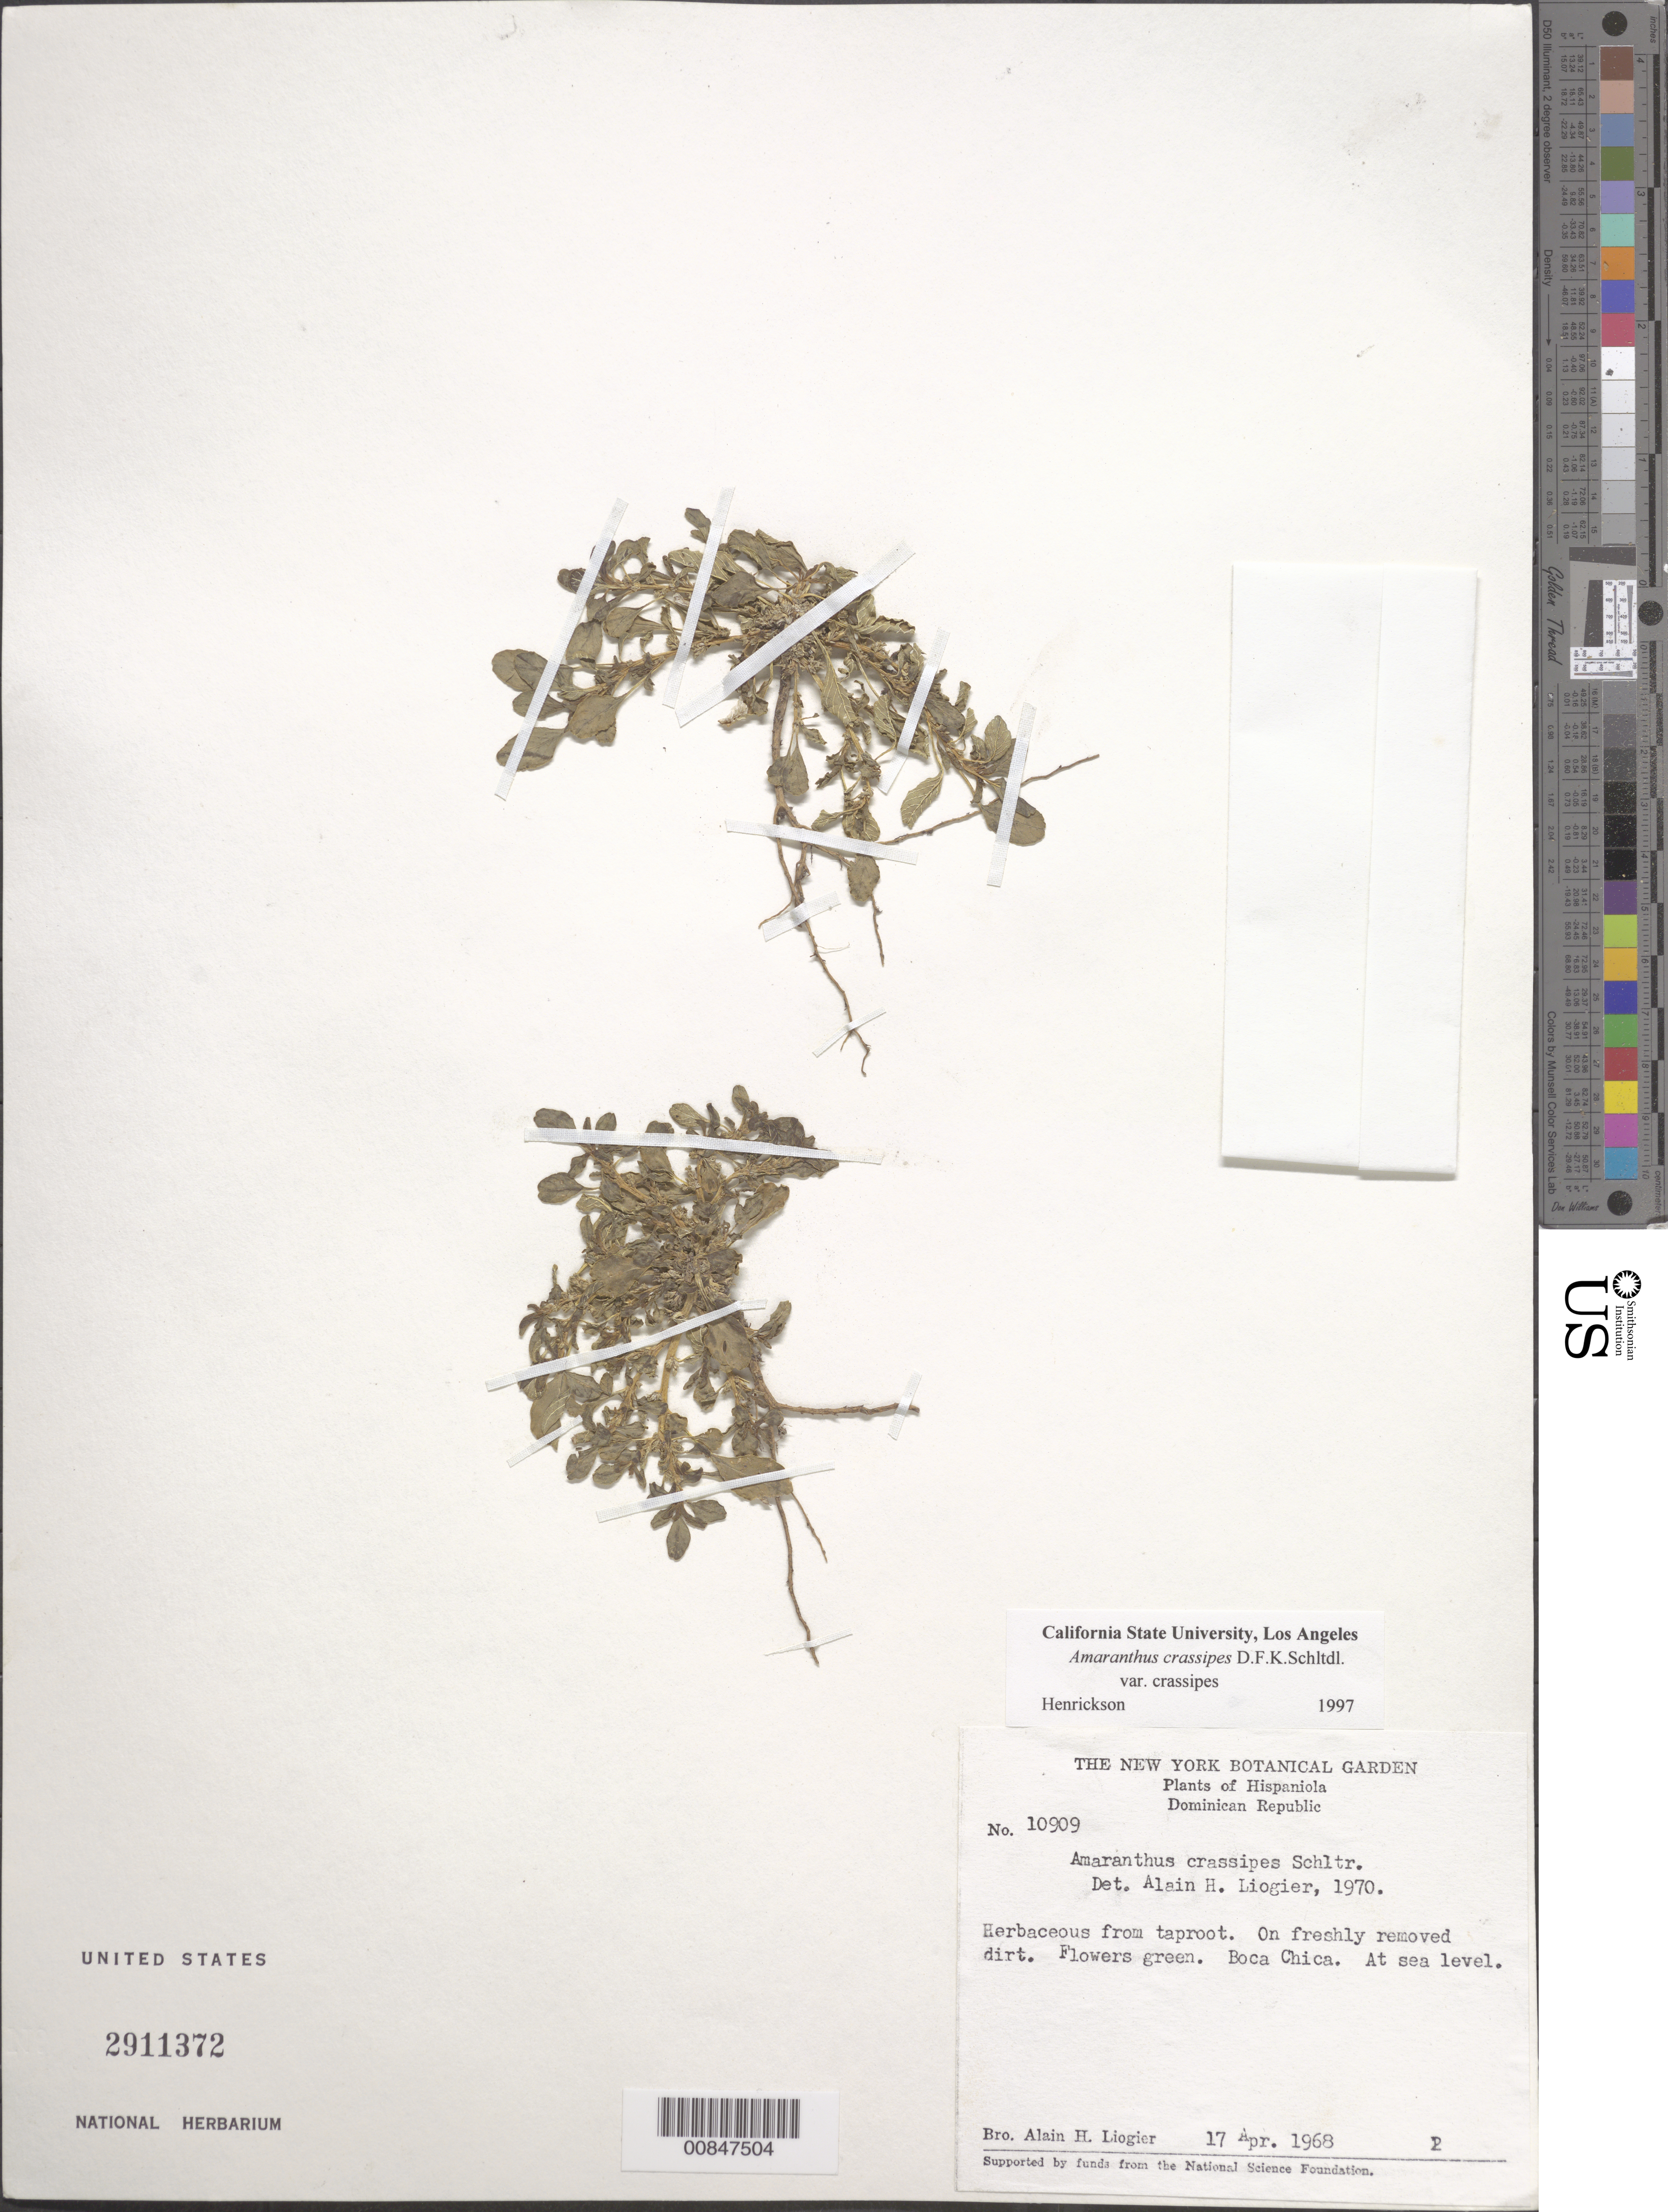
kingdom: Plantae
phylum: Tracheophyta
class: Magnoliopsida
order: Caryophyllales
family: Amaranthaceae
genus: Amaranthus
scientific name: Amaranthus crassipes var. crassipes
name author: Schltdl.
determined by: Henrickson, --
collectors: A. H. Liogier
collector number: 10909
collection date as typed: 17 Apr 1968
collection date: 1968-04-17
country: Dominican Republic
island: Hispaniola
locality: Boca Chica.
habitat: On freshly removed dirt.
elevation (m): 0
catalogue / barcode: US 2911372